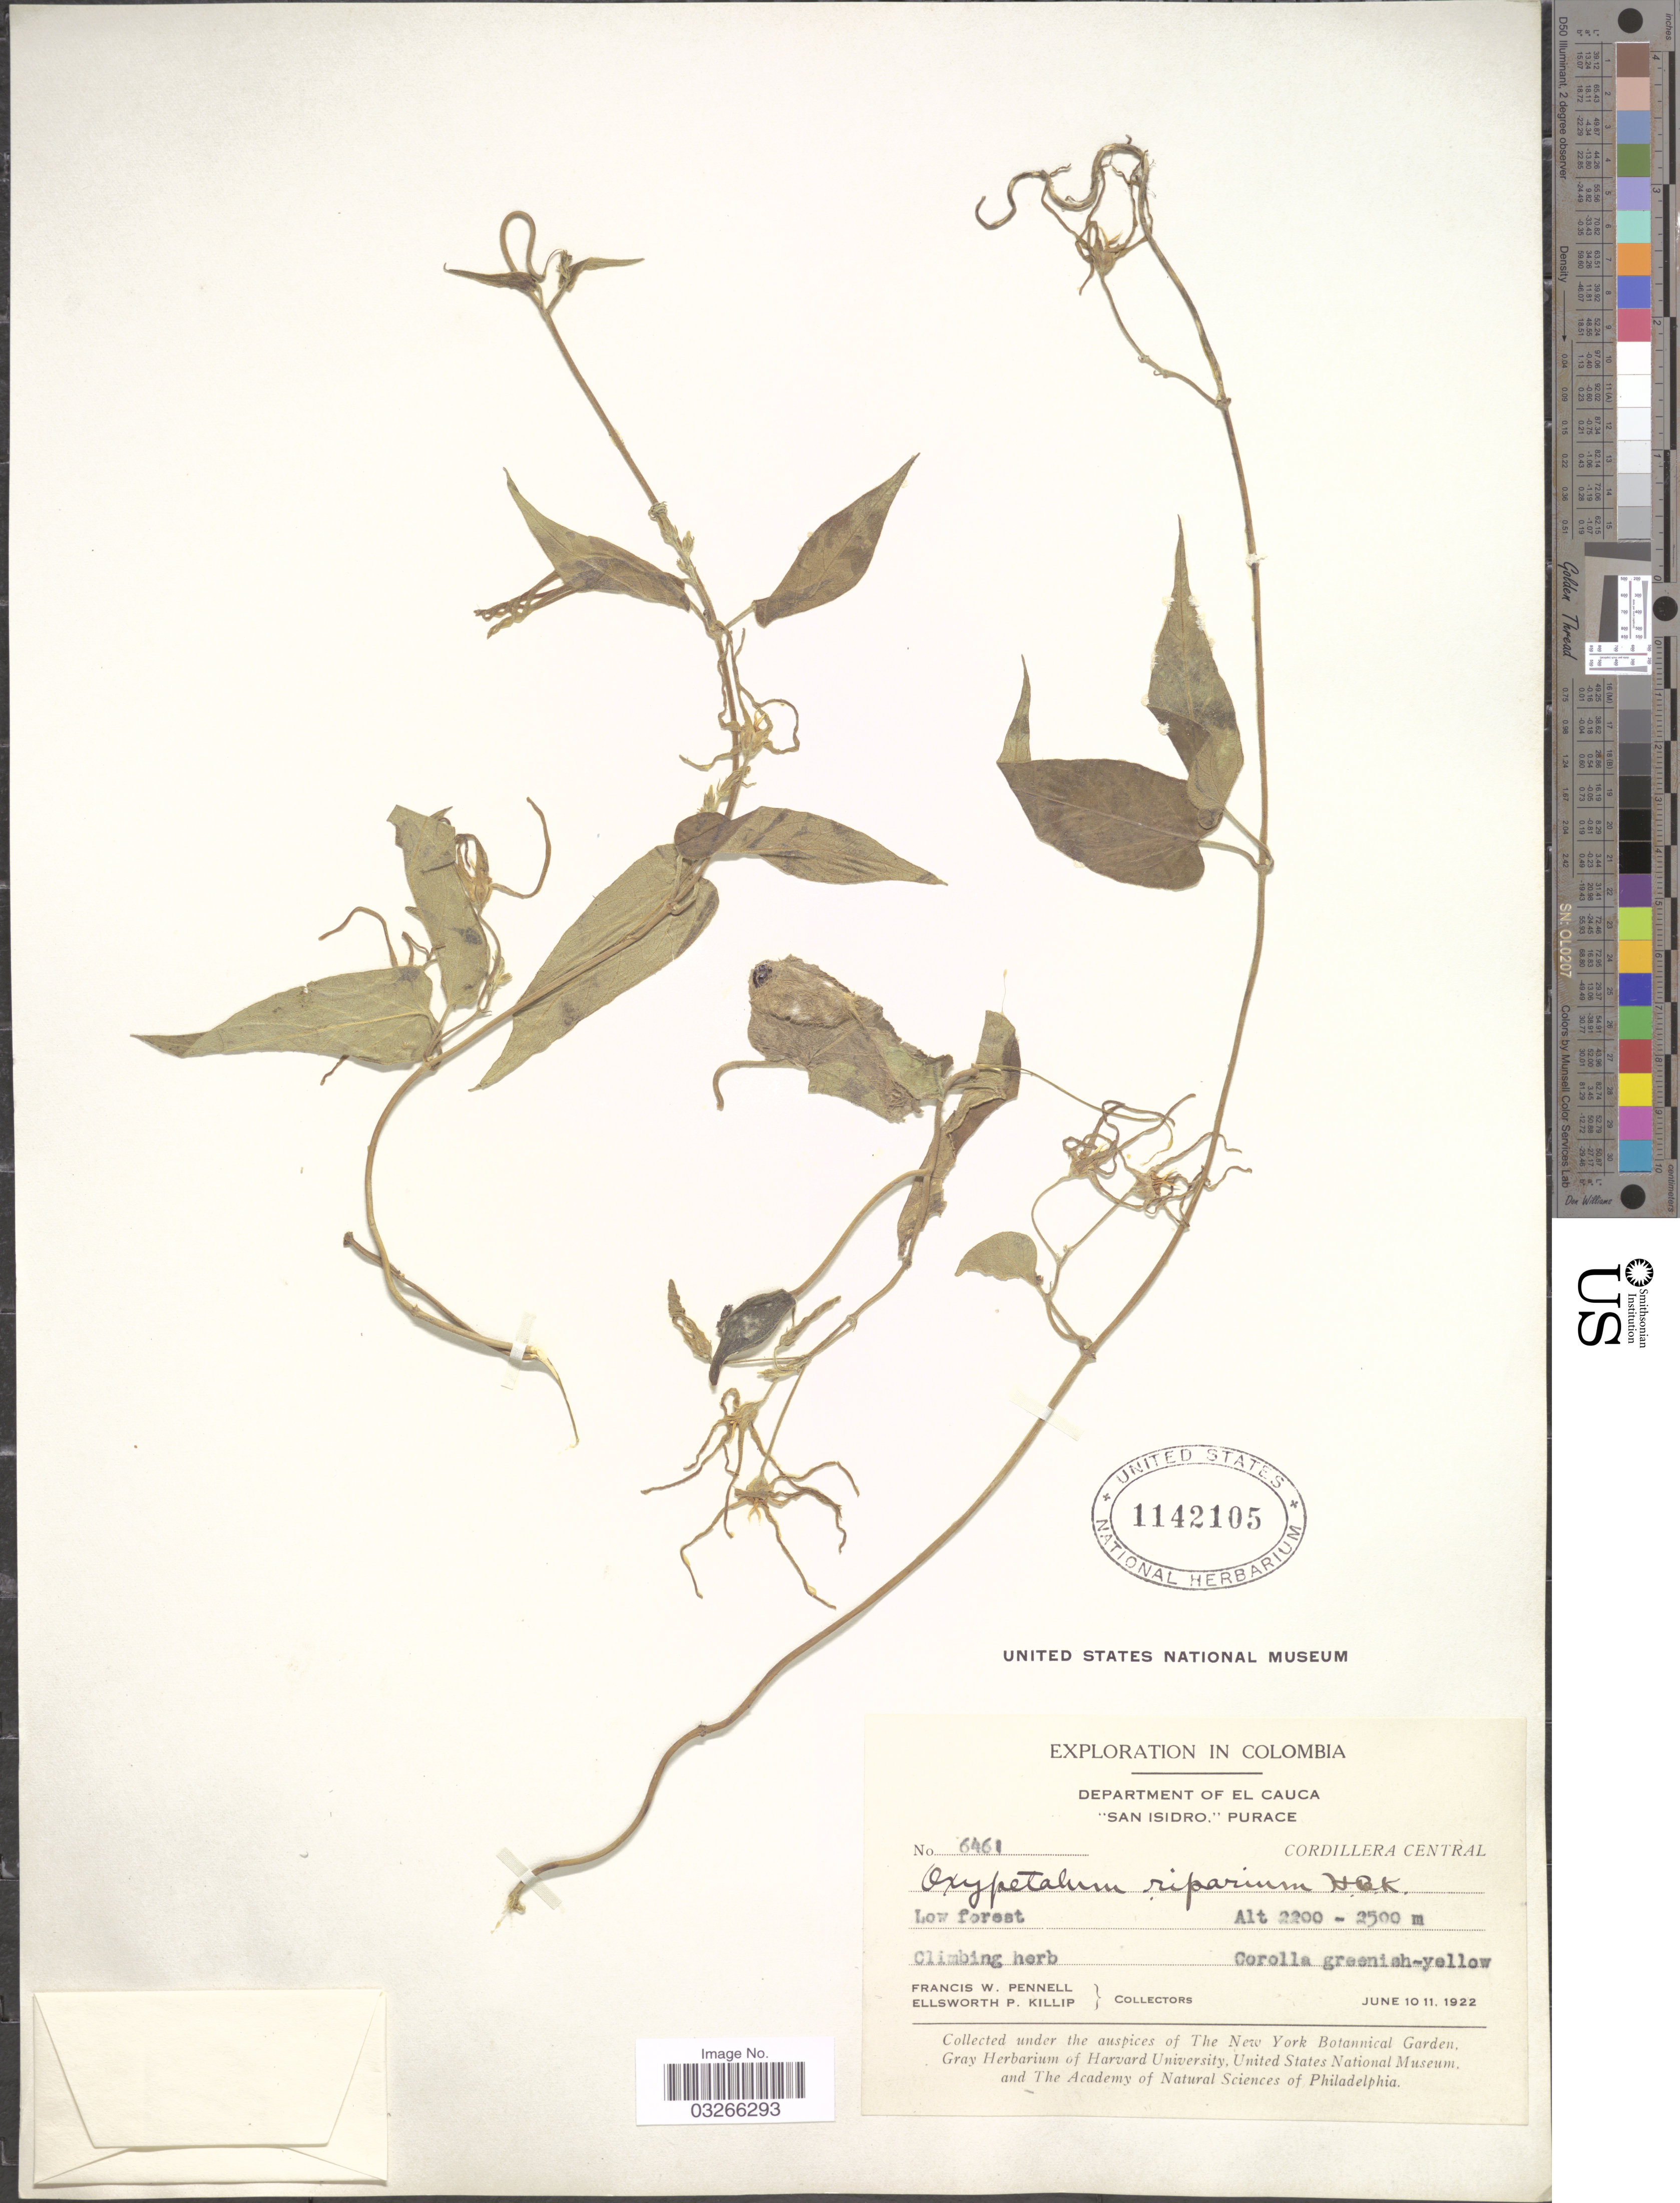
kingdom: Plantae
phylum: Tracheophyta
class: Magnoliopsida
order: Gentianales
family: Apocynaceae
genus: Oxypetalum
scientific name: Oxypetalum cordifolium subsp. cordifolium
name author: (Vent.) Schltr.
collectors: F. W. Pennell & E. P. Killip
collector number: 6461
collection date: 1922-06-10/1922-06-11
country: Colombia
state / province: Cauca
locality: Department of El Cauca, "San Isidro" Purace, Cordillera Central.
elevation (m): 2200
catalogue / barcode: US 1142105